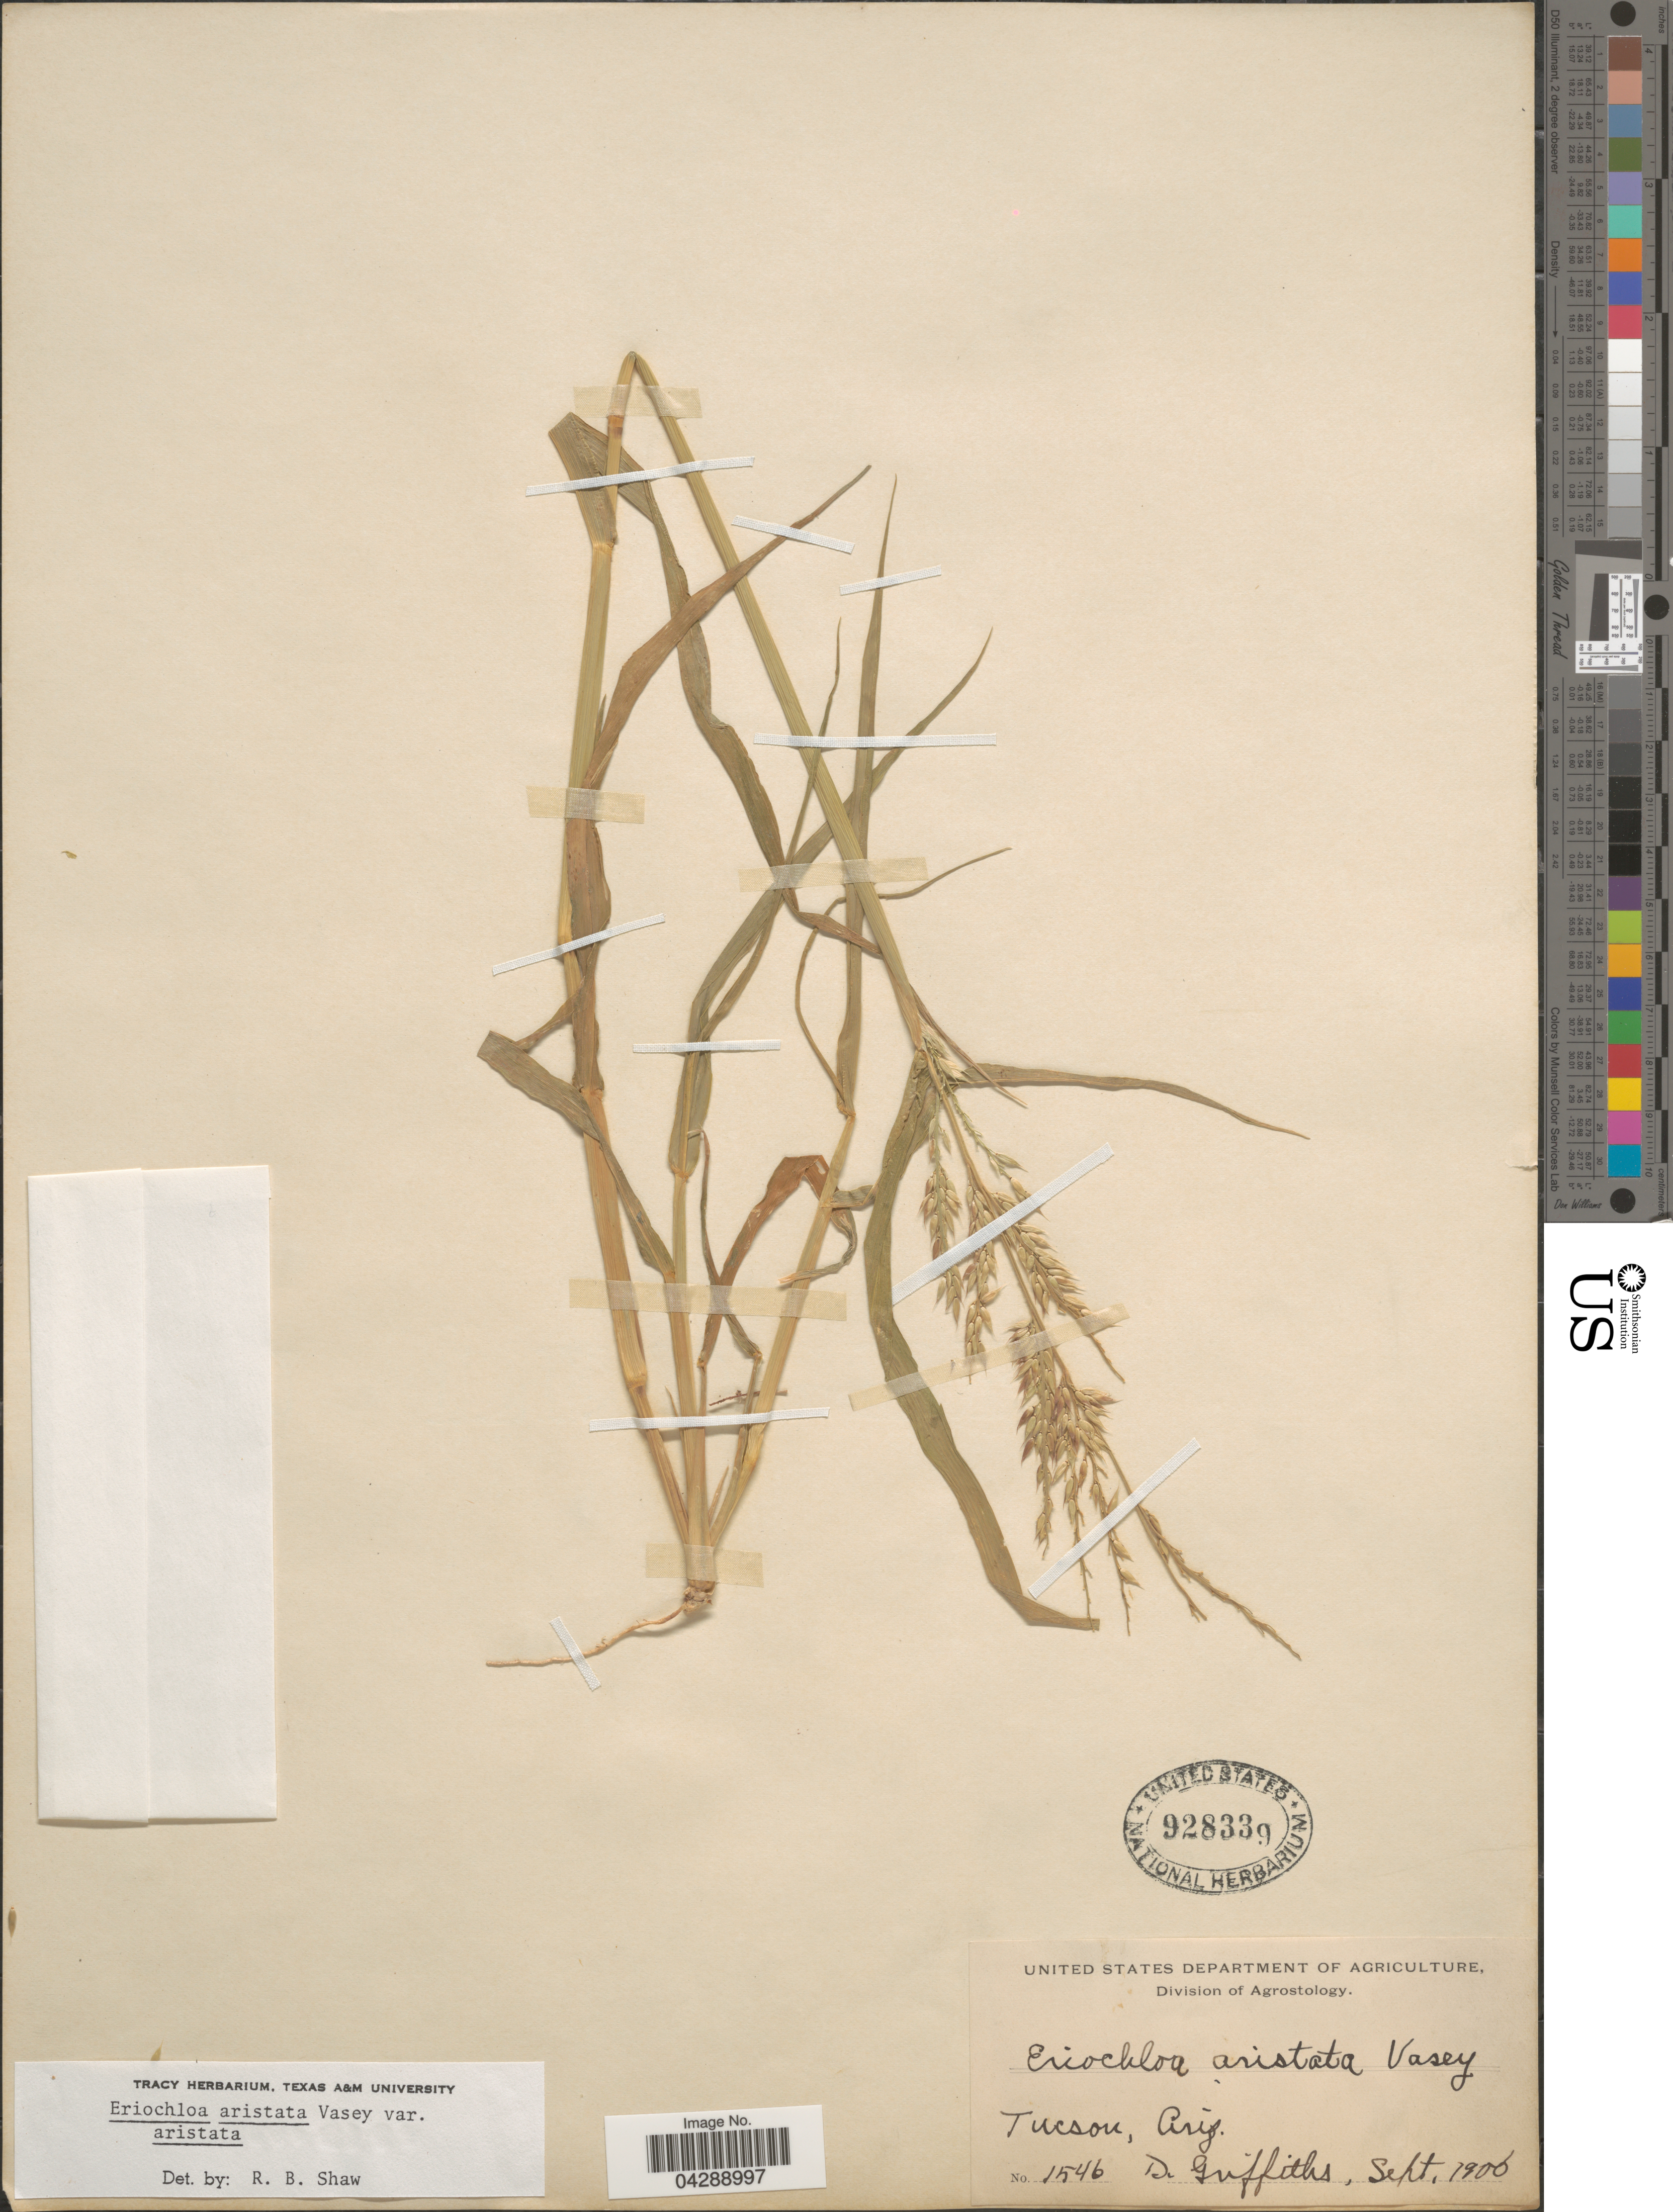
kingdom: Plantae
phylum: Tracheophyta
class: Liliopsida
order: Poales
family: Poaceae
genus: Eriochloa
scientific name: Eriochloa aristata var. aristata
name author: Vasey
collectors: D. Griffiths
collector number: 1546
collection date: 1906-09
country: United States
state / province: Arizona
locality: Tucson.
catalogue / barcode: US 928339